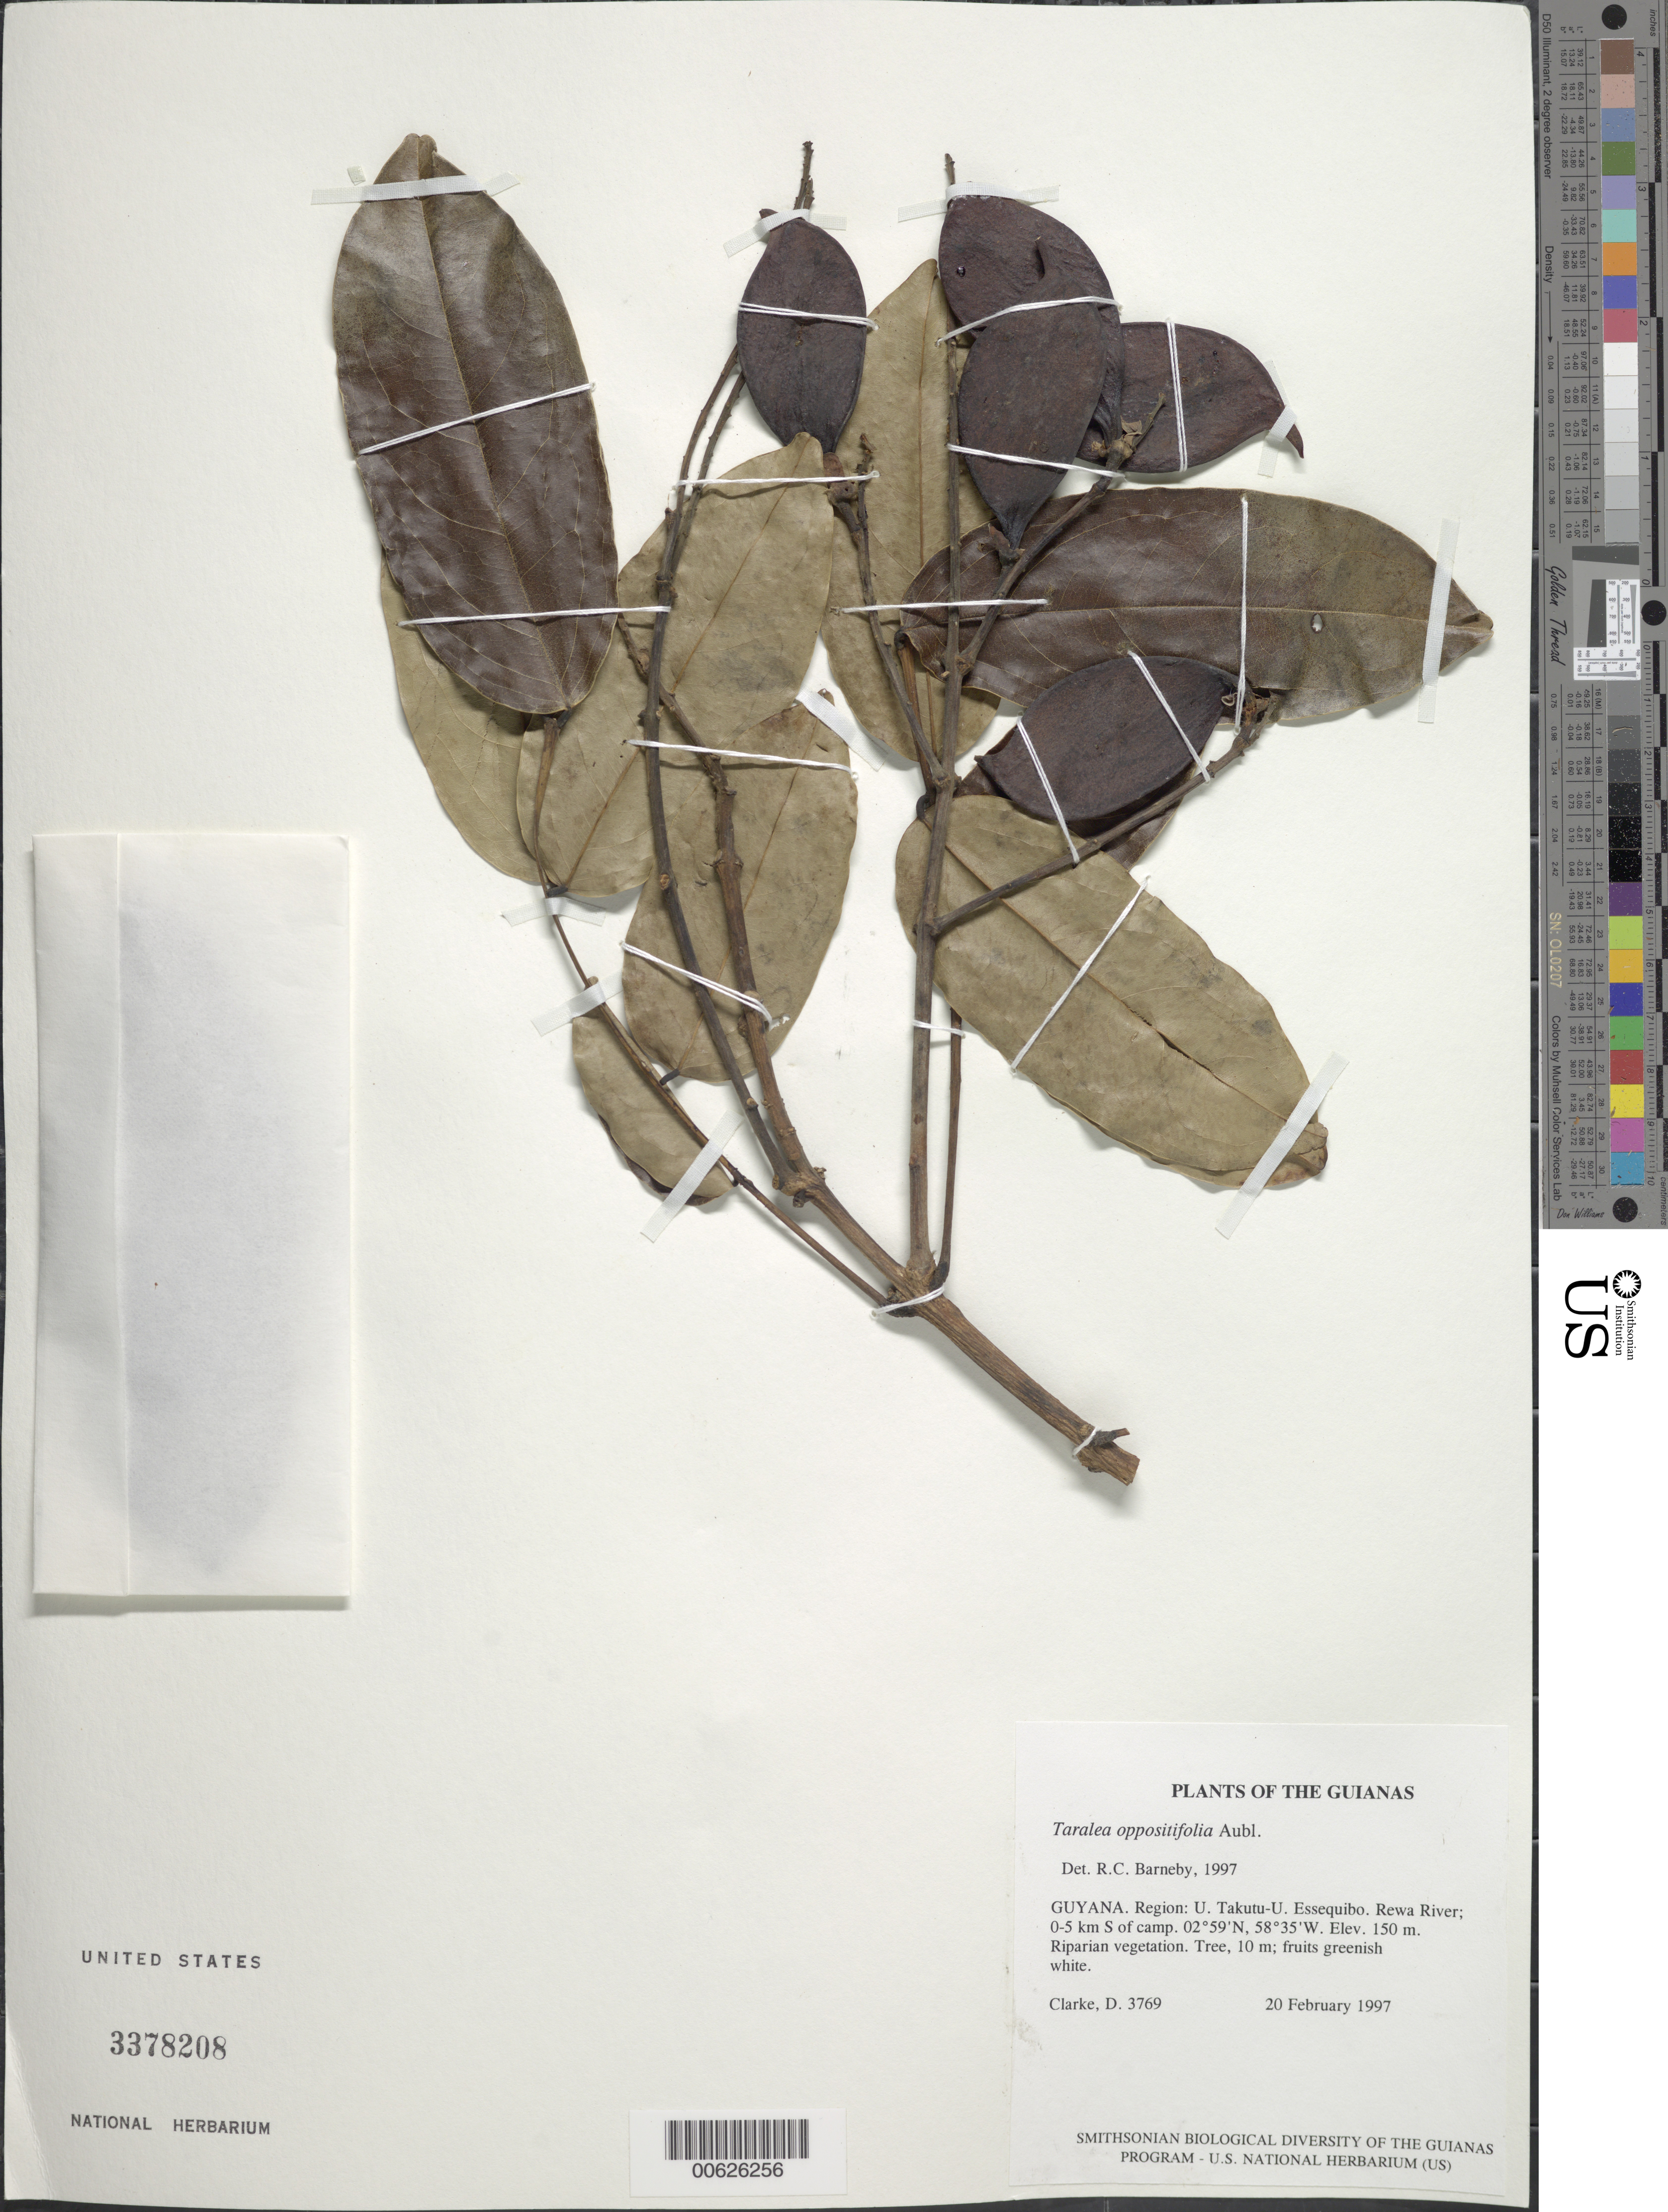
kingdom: Plantae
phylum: Tracheophyta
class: Magnoliopsida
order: Fabales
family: Fabaceae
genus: Taralea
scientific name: Taralea oppositifolia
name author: Aubl.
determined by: Barneby, Rupert C., (NY)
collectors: H. D. Clarke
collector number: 3769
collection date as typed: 20 February 1997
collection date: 1997-02-20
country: Guyana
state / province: U. Takutu-U. Essequibo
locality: Rewa River; 0-5 km S of camp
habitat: Riparian vegetation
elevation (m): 150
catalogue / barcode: US 3378208